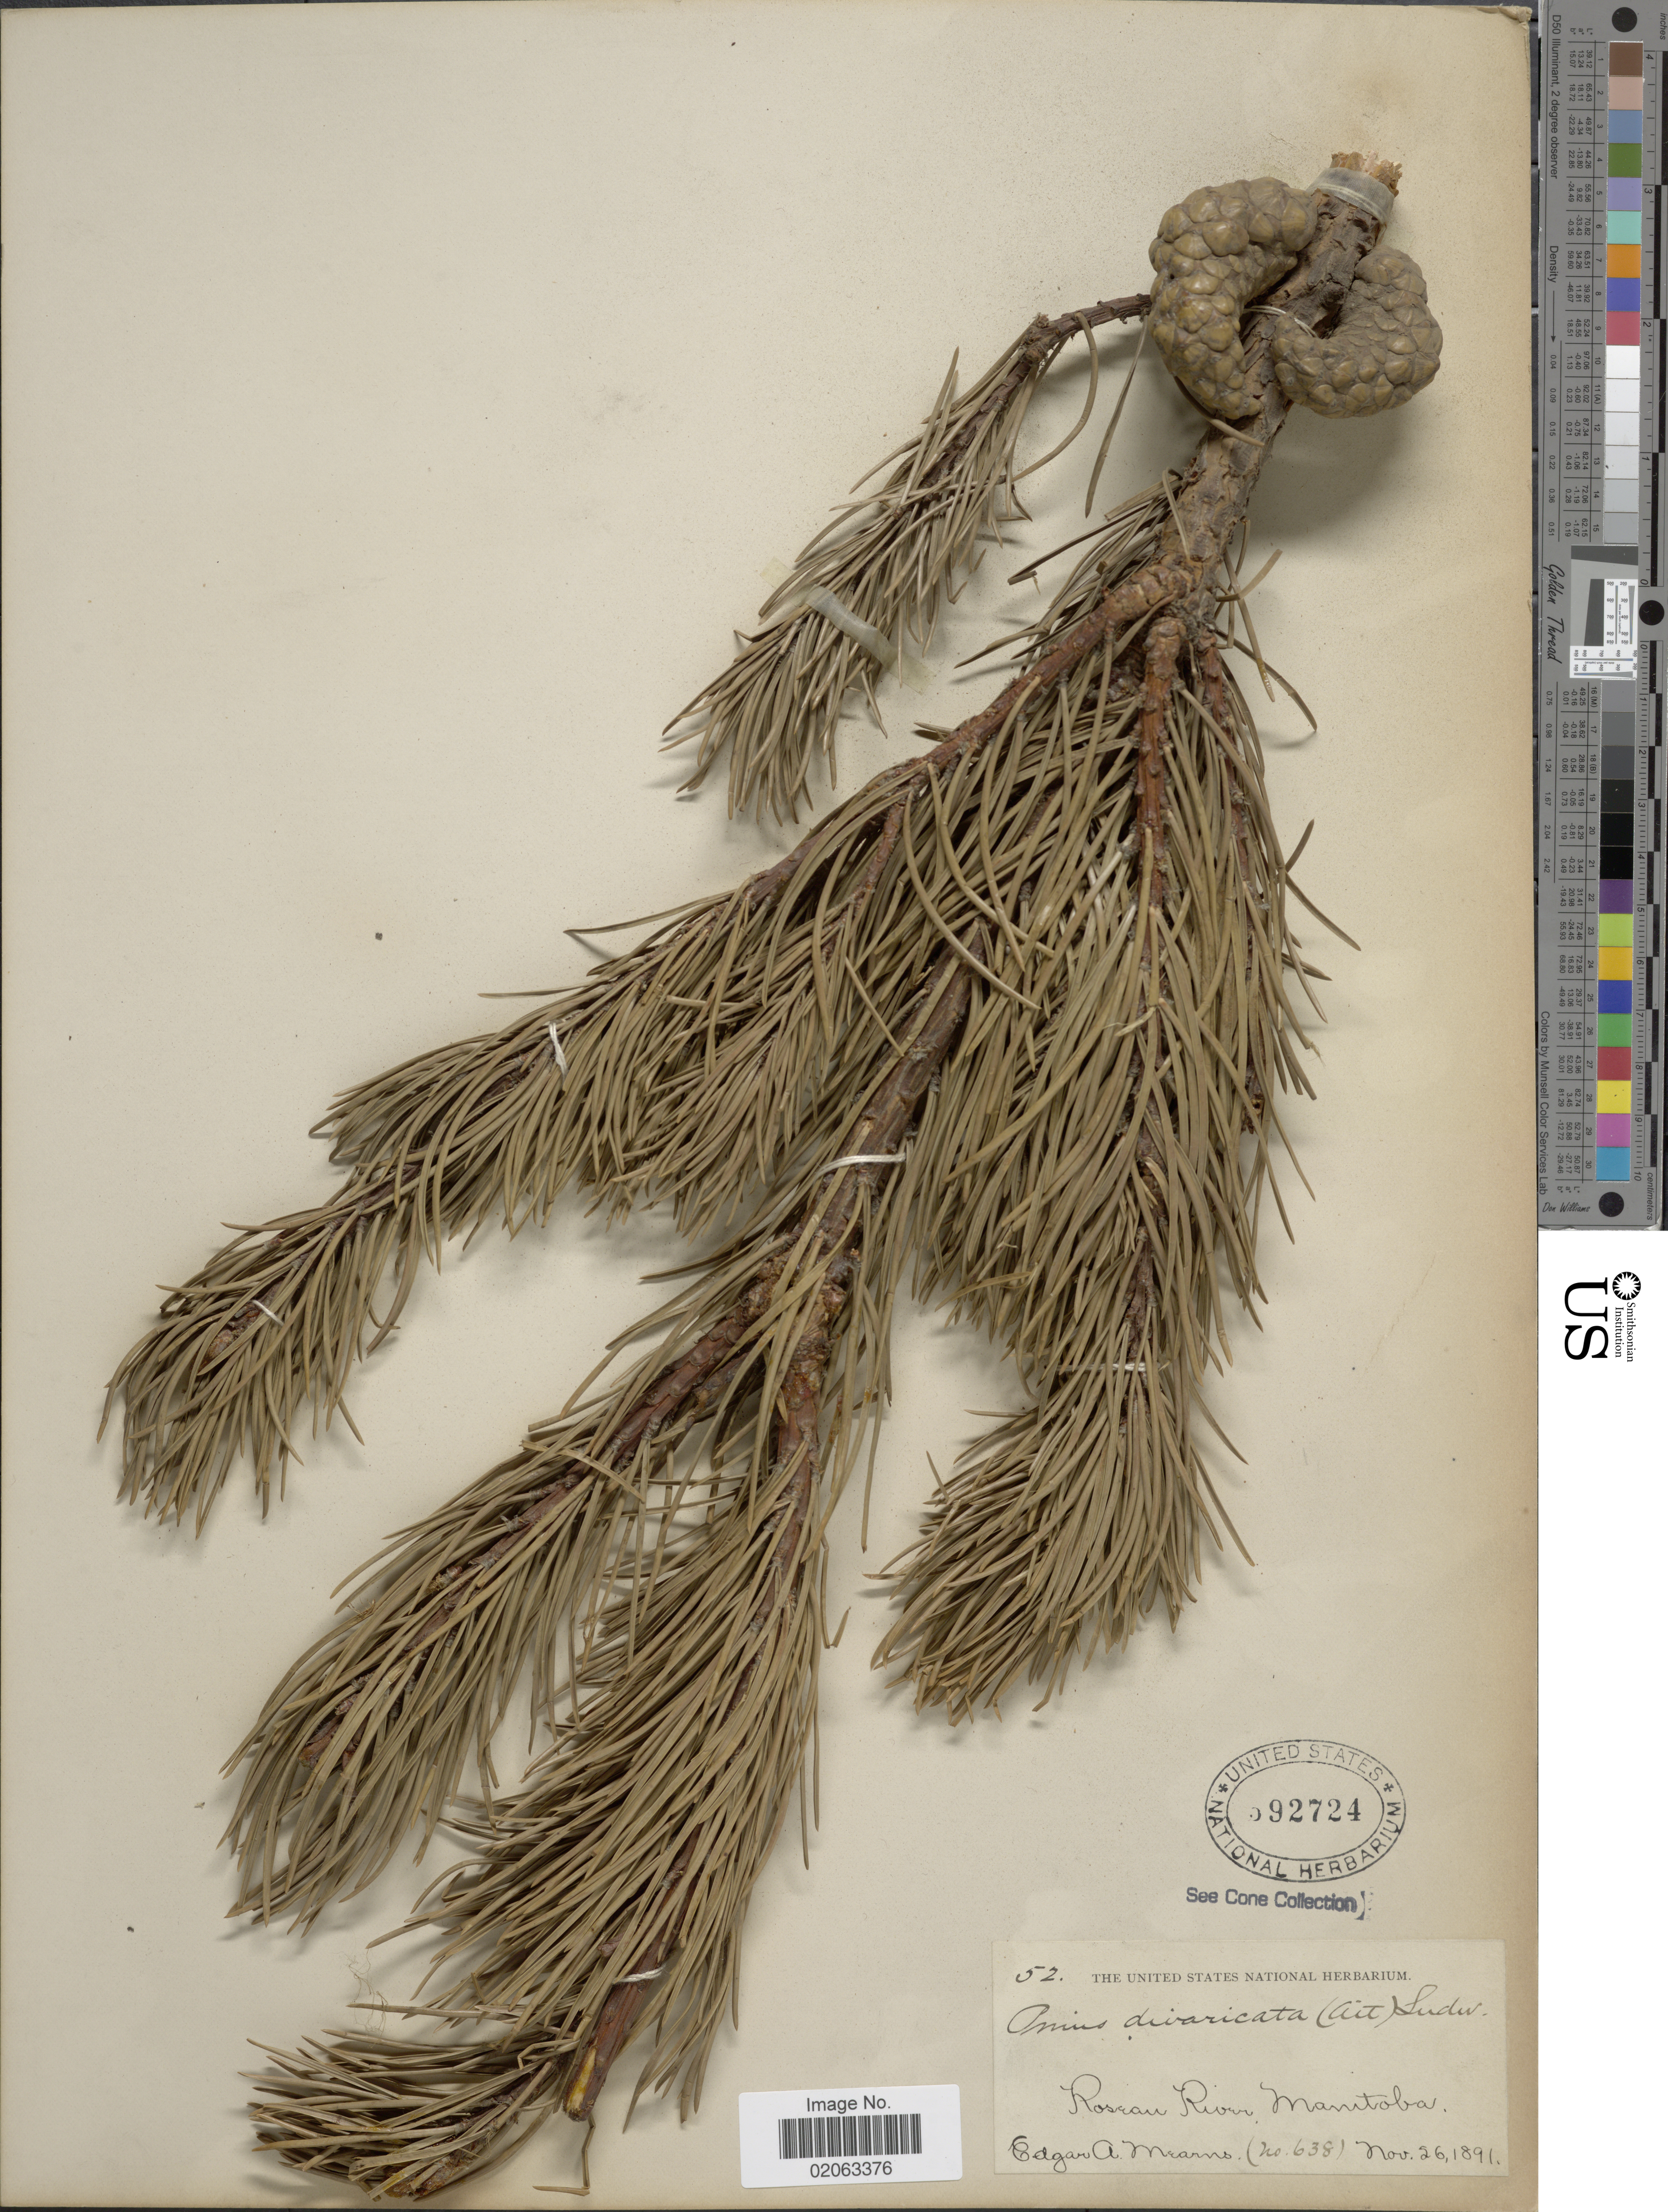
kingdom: Plantae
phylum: Tracheophyta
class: Pinopsida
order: Pinales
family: Pinaceae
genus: Pinus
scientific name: Pinus banksiana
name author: Lamb.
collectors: E. A. Mearns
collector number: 638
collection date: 1891-11-26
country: Canada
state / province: Manitoba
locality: Roseau River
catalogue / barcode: US 592724